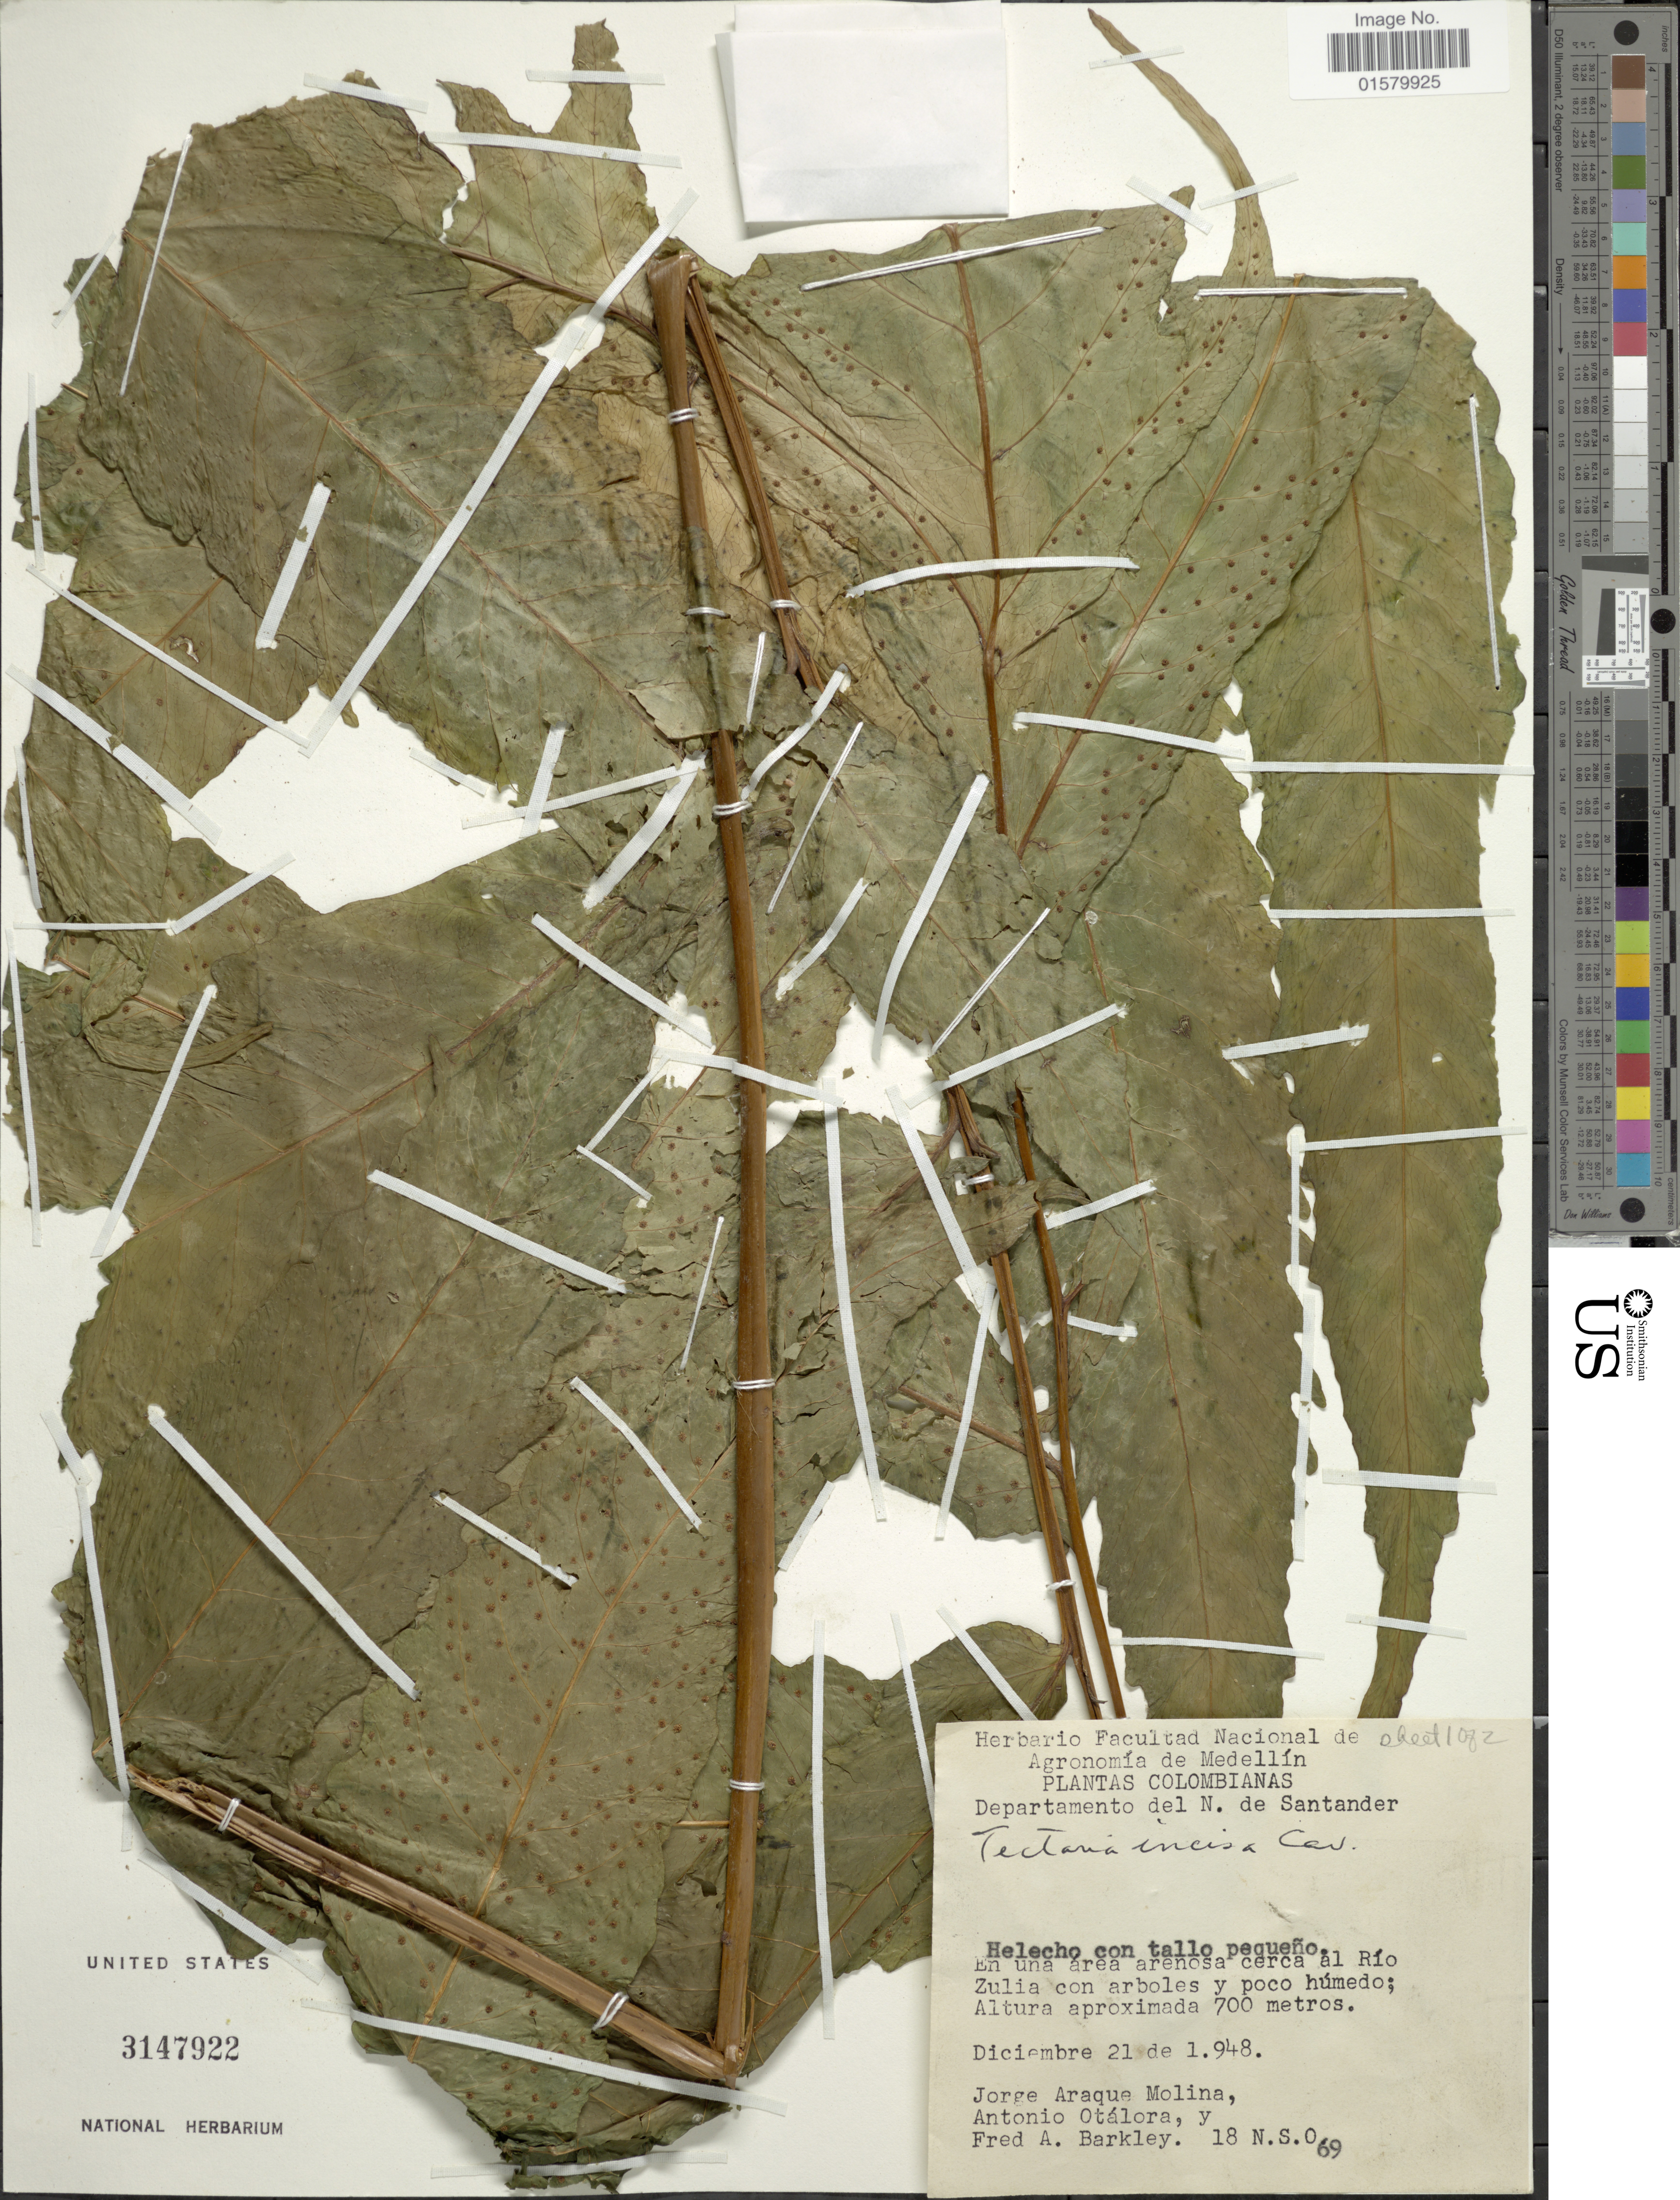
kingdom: Plantae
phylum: Tracheophyta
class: Polypodiopsida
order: Polypodiales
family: Tectariaceae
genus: Tectaria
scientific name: Tectaria transiens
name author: (C.V. Morton) A.R. Sm.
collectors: J. Araque Molina, A. Otálora & F. A. Barkley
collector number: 18N.S.O.69*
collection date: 1948-12-21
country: Colombia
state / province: Norte de Santander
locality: Colombianas, Departamento del N. de Santander, en una area arenosa cerca al Rio Zulia con arboles y poco humedo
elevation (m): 700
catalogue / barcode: US 3147922